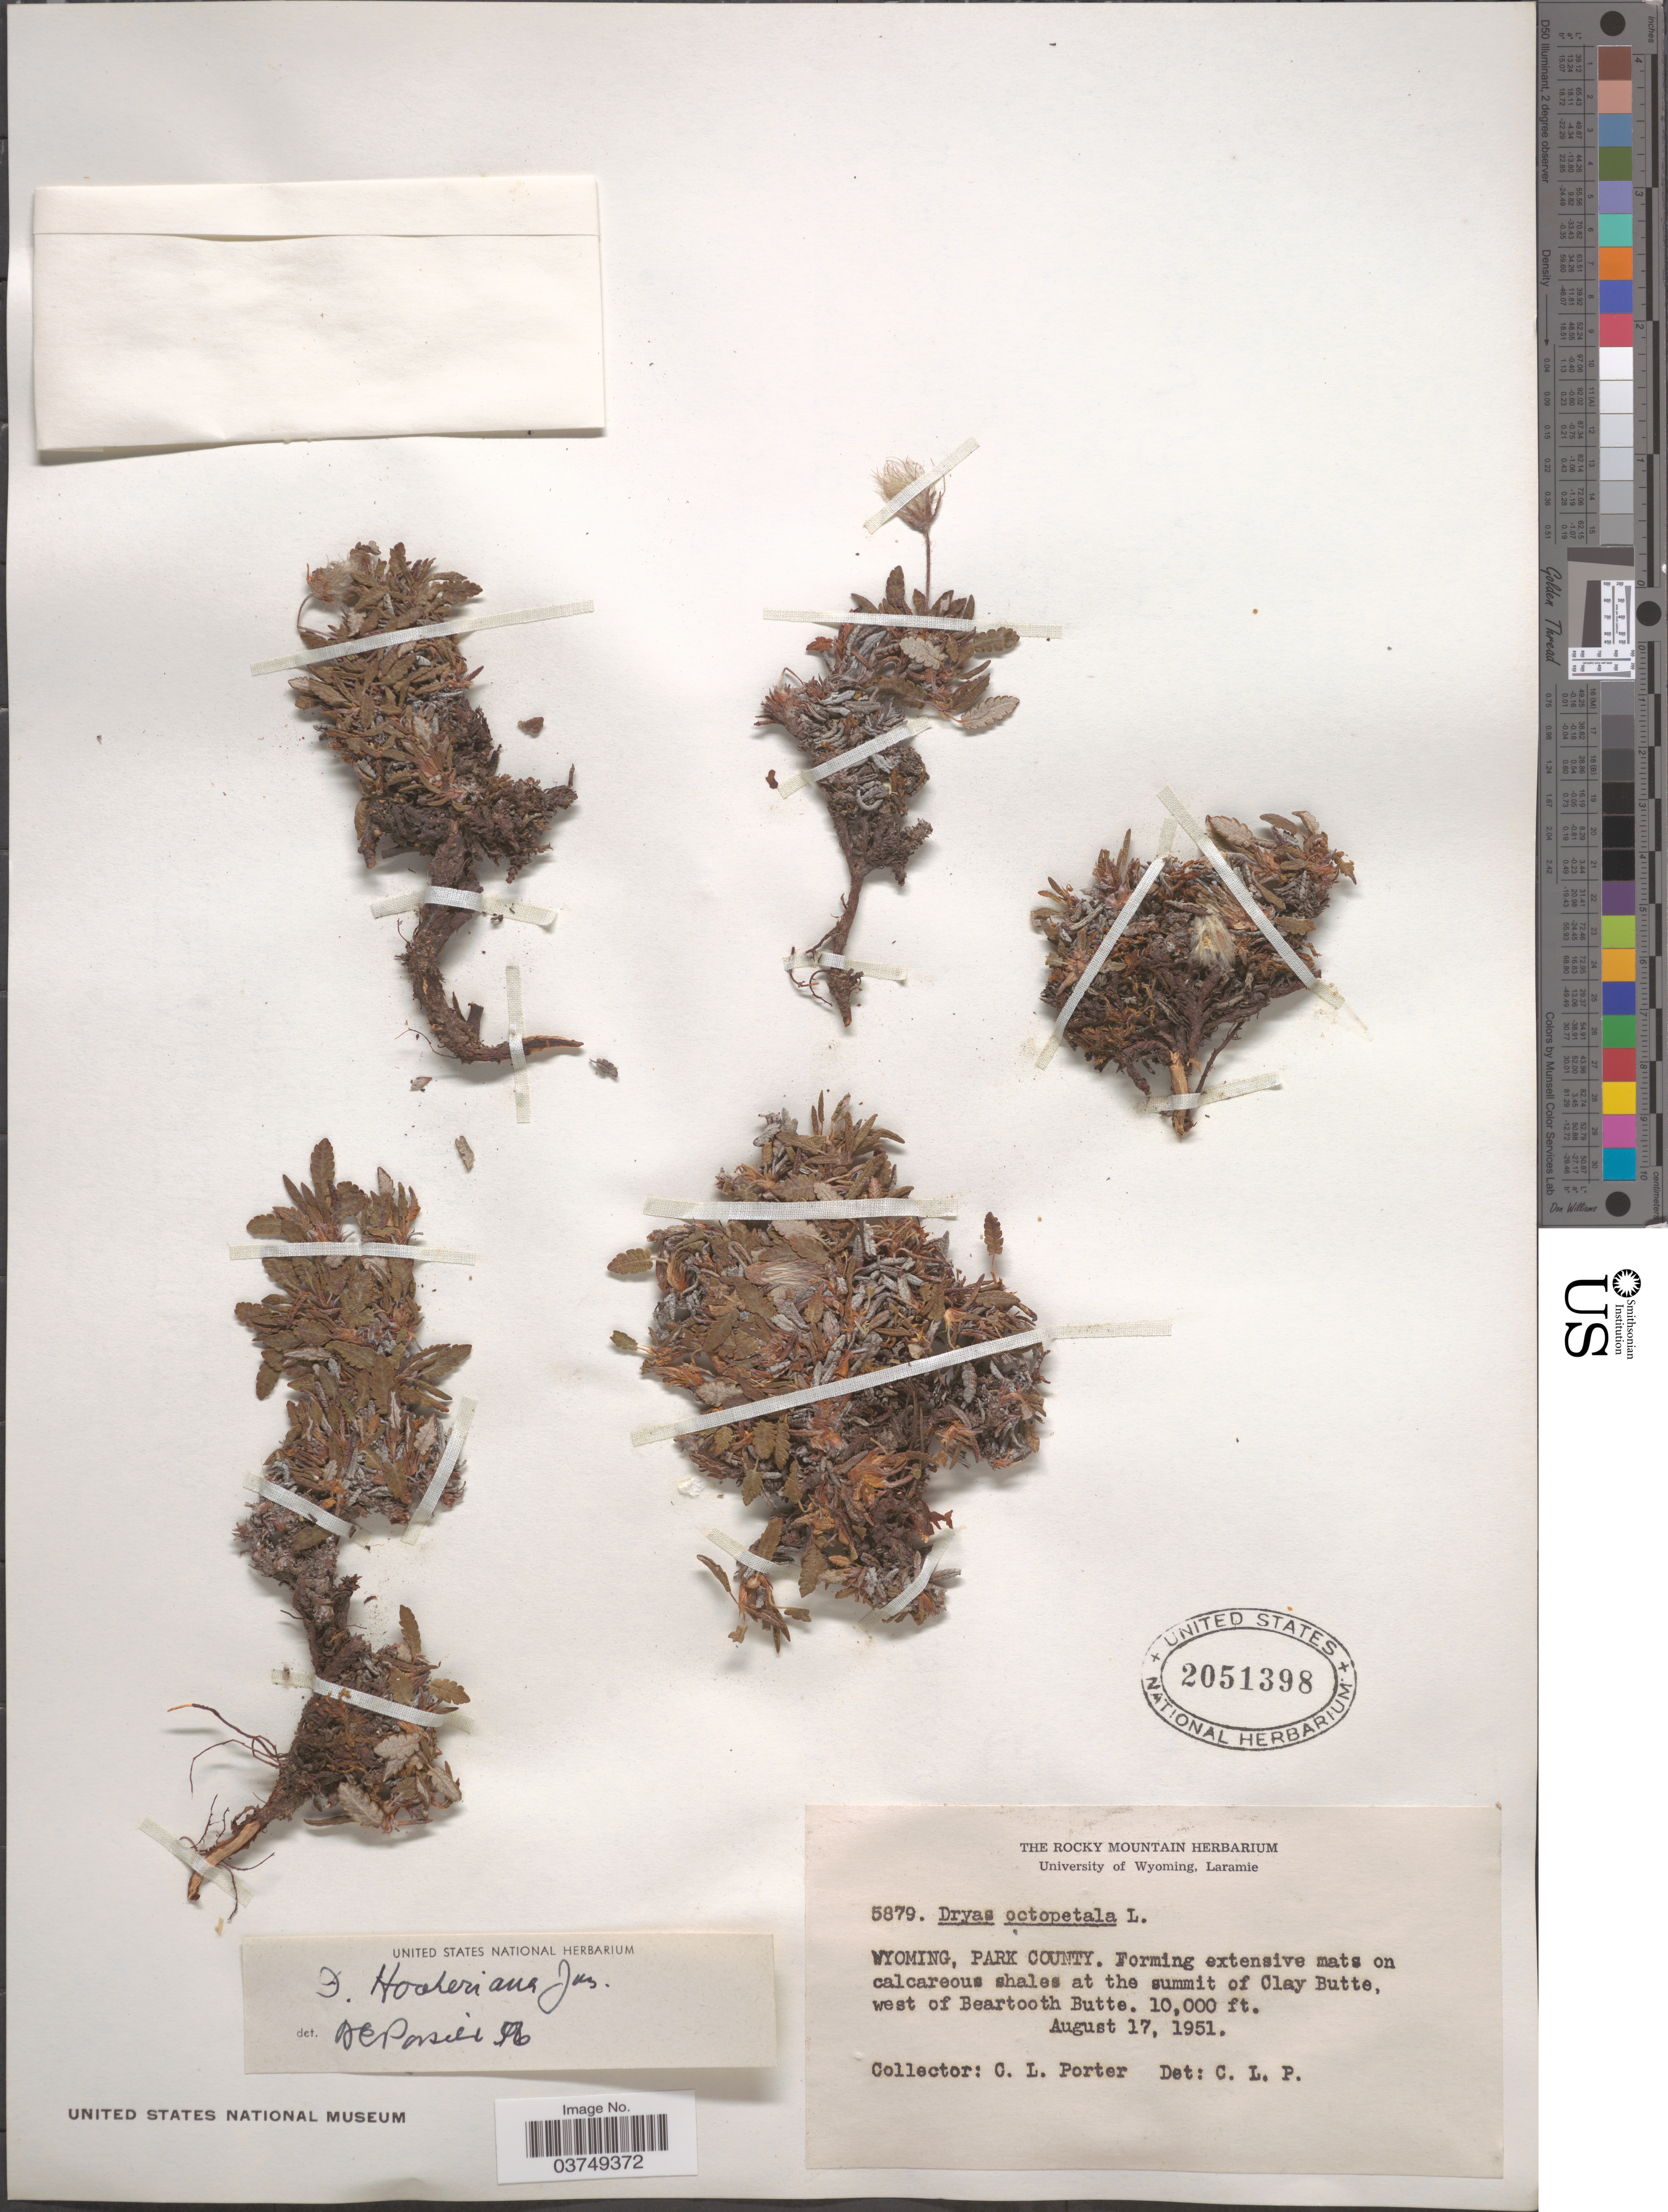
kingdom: Plantae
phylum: Tracheophyta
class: Magnoliopsida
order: Rosales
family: Rosaceae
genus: Dryas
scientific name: Dryas hookeriana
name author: Juz.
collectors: C. L. Porter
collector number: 5879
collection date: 1951-08-17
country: United States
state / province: Wyoming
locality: Park County. At the summit of Clay Butte, west of Beartooth Butte.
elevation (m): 3048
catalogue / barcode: US 2051398